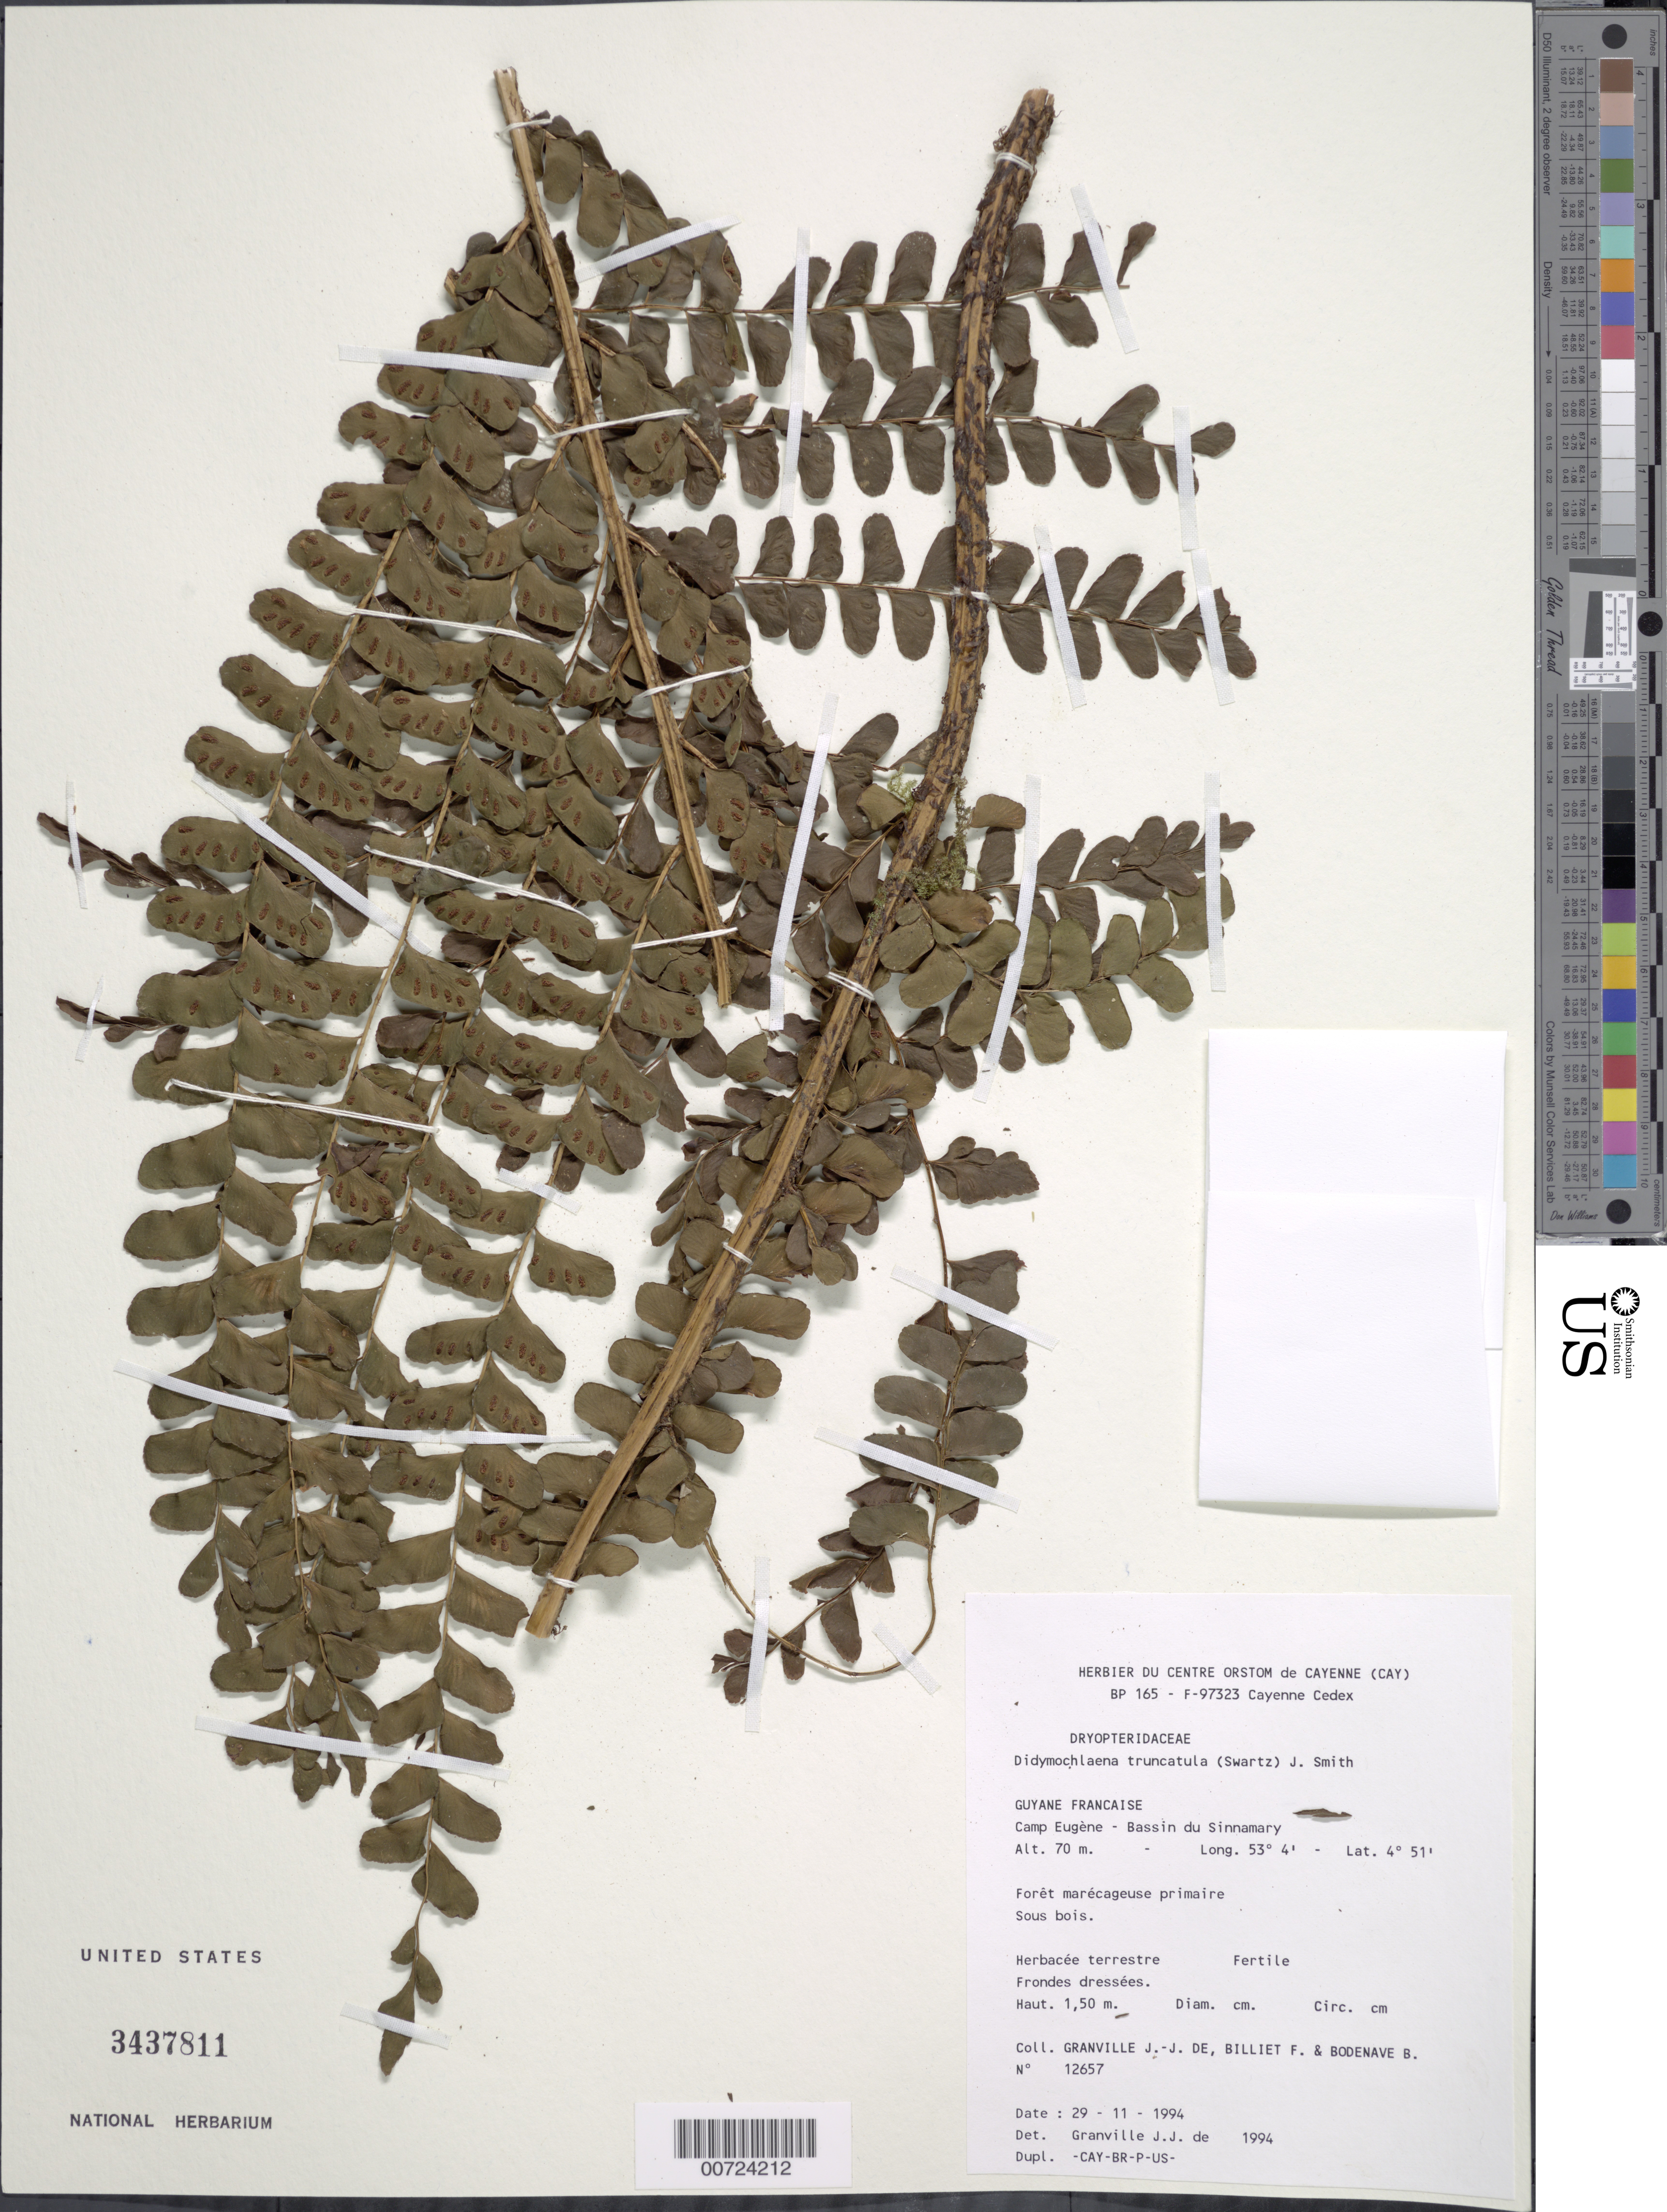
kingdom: Plantae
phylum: Tracheophyta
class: Polypodiopsida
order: Polypodiales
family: Didymochlaenaceae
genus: Didymochlaena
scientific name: Didymochlaena truncatula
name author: (Sw.) J. Sm.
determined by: Granville, J. J. de, (CAY), Institut de Recherche pour le Developpement (IRD) (FRENCH GUIANA)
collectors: J.-J. de Granville, F. Billiet & B. Bordenave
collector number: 12657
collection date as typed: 29-Nov-94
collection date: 1994-11-29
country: French Guiana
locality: Camp Eugène, Bassin du Sinnamary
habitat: Marshy primary forest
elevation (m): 70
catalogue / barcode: US 3437811